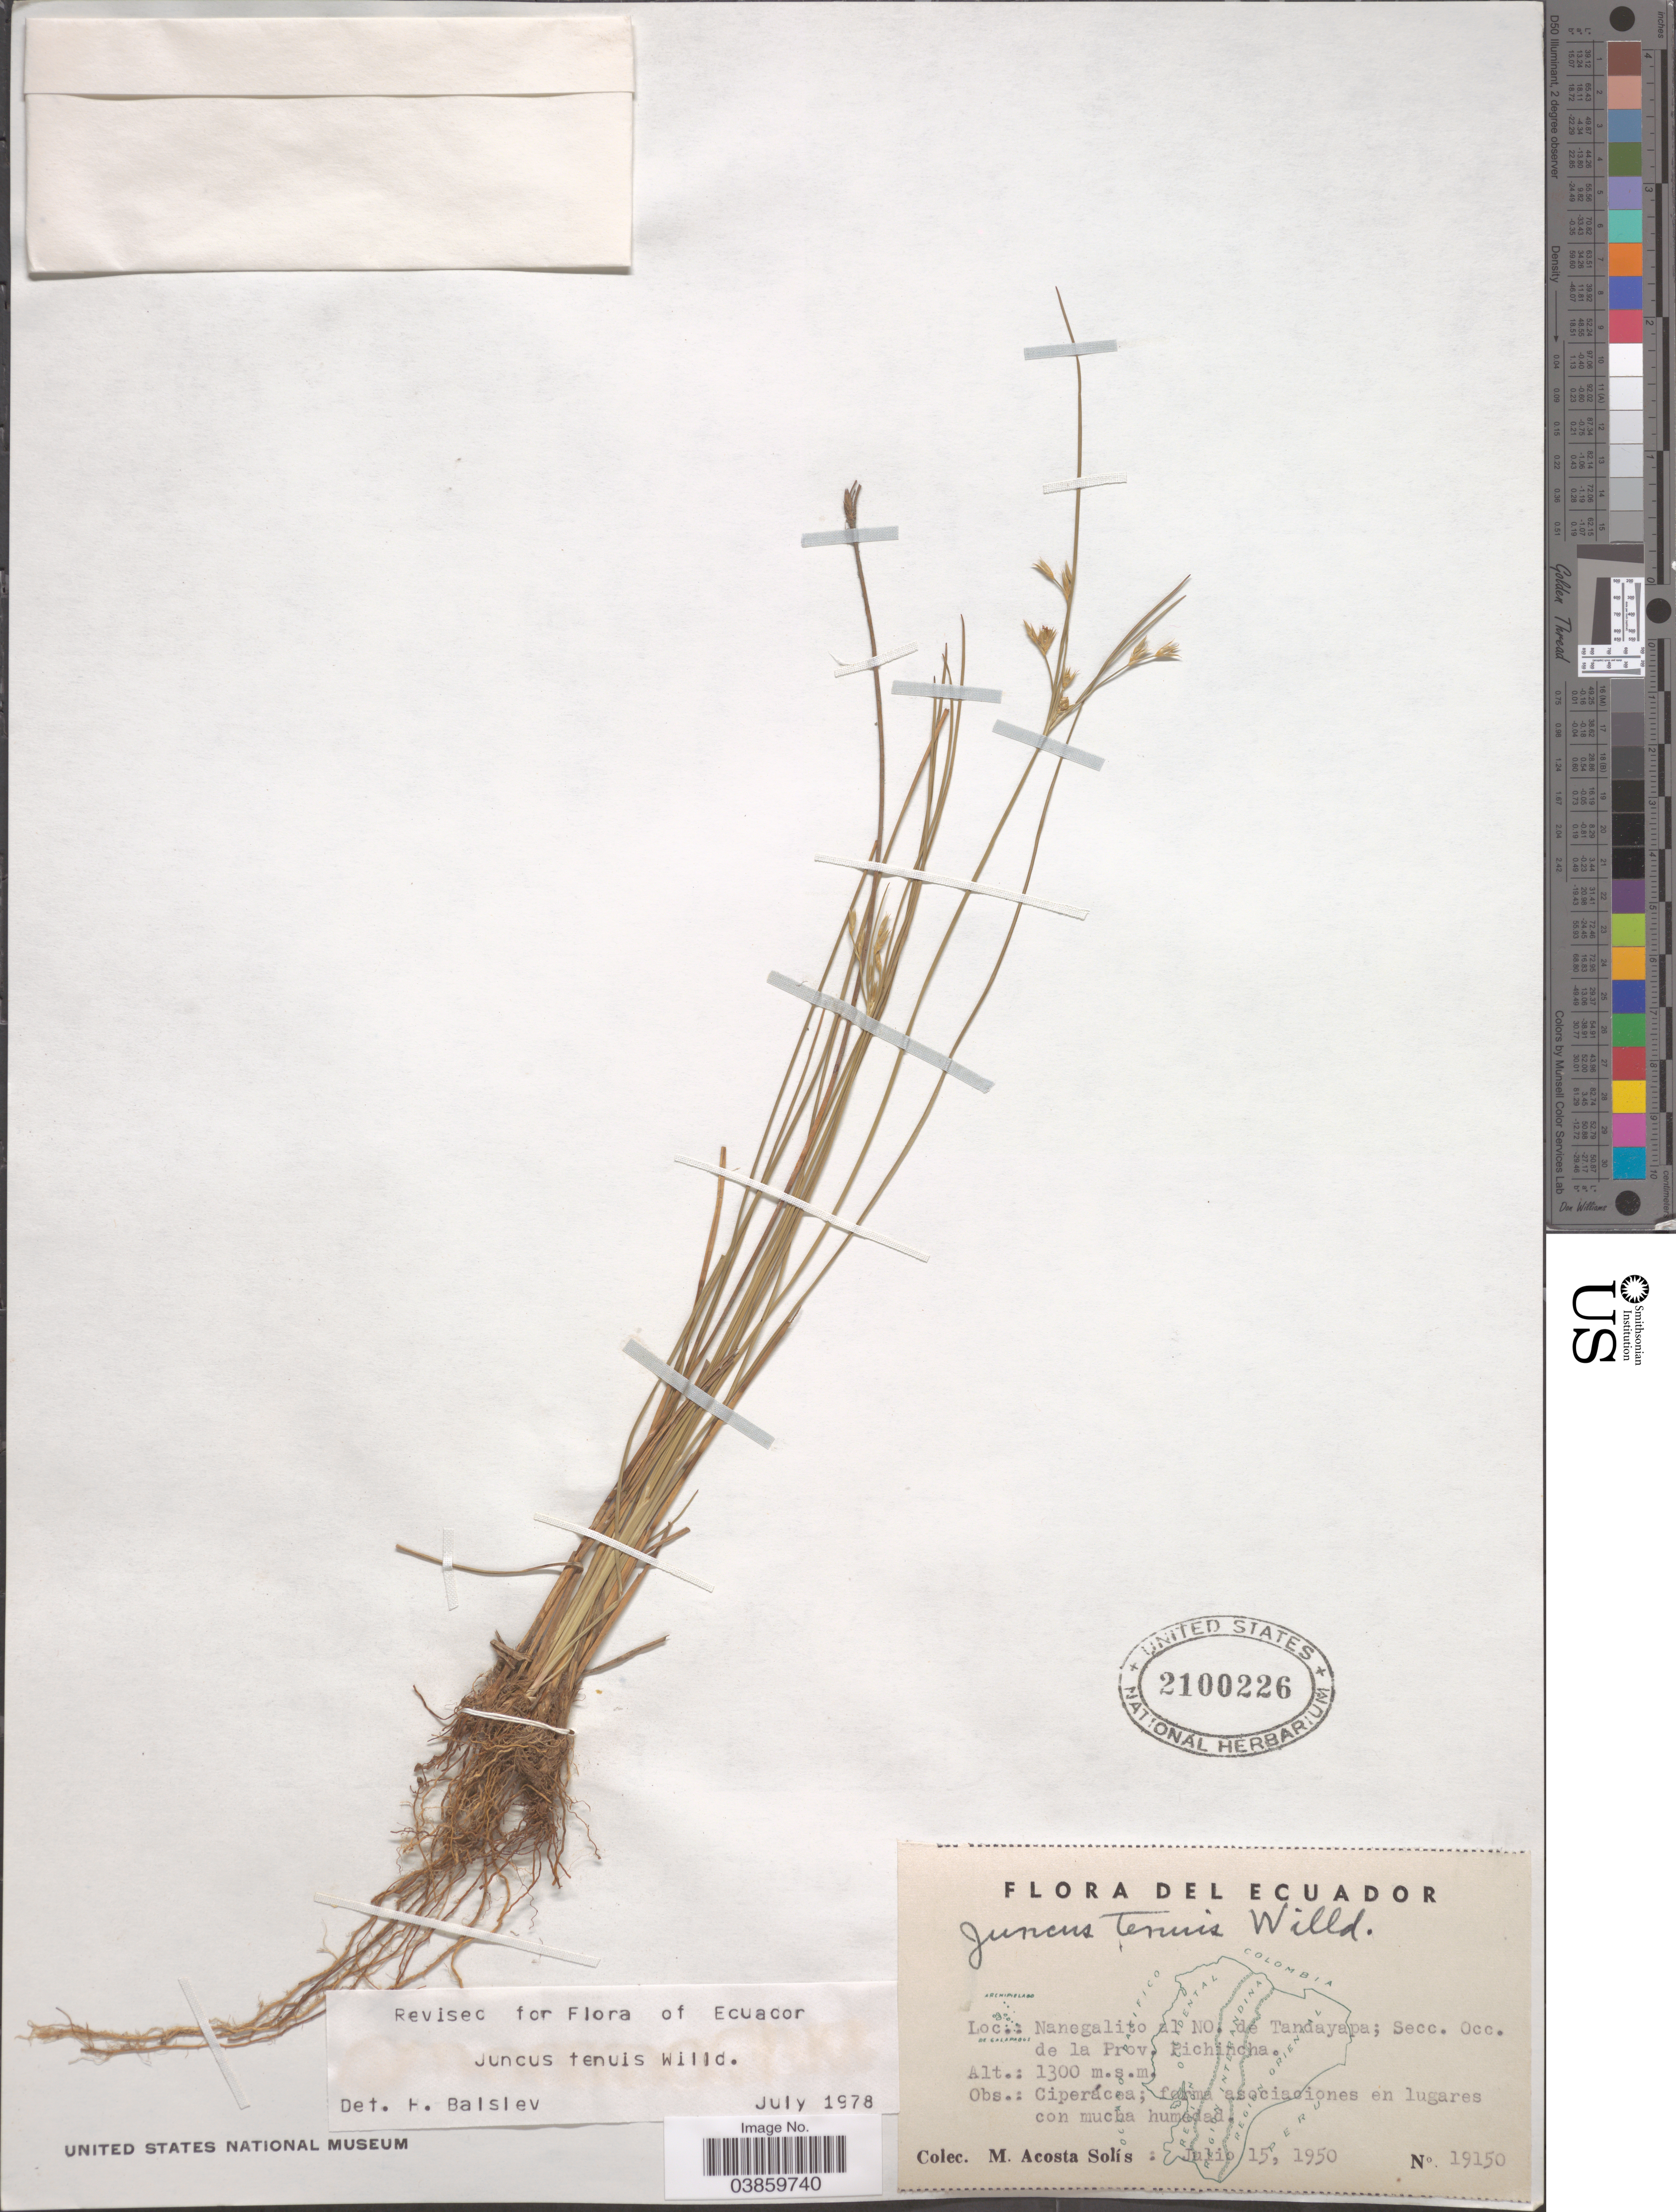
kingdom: Plantae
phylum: Tracheophyta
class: Liliopsida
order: Poales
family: Juncaceae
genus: Juncus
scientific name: Juncus tenuis var. tenuis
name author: Willd.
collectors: M. Acosta Solis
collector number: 19150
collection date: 1950-07-15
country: Ecuador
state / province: Pichincha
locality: Nanegalito al NO. de Tandayapa; Secc. Occ. de la Prov. Pichincha.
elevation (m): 1300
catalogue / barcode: US 2100226